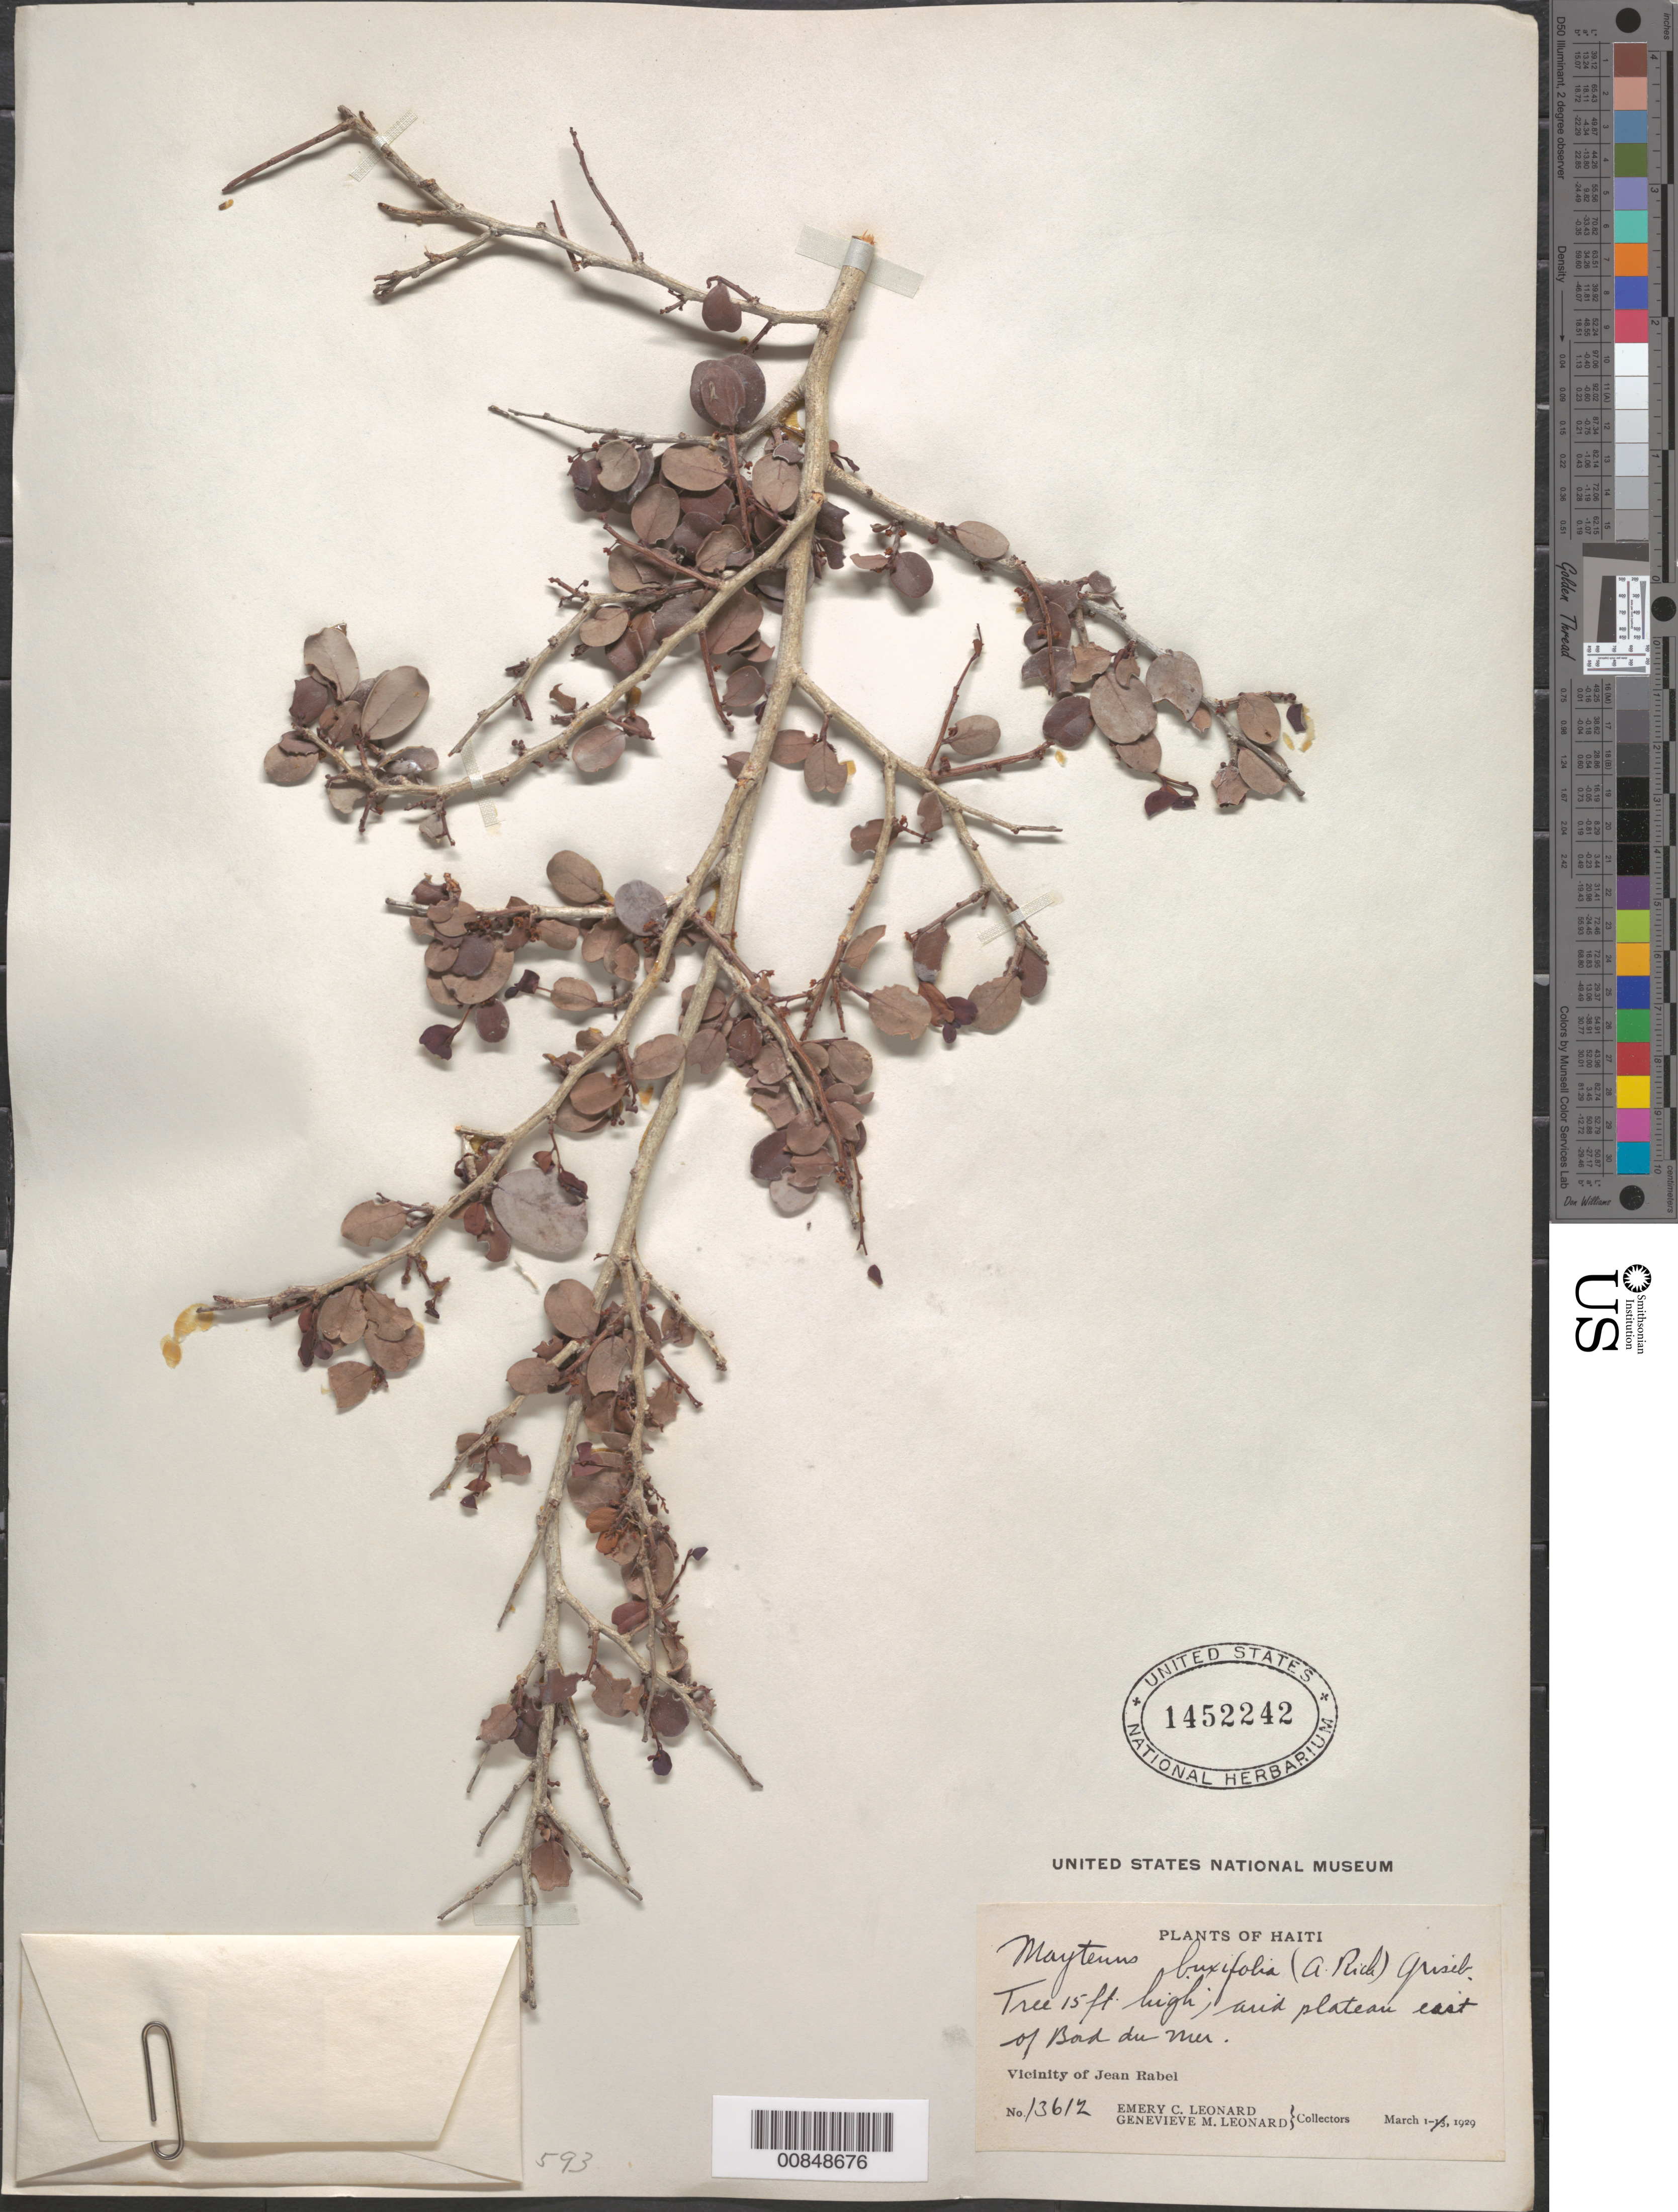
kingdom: Plantae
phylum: Tracheophyta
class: Magnoliopsida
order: Celastrales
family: Celastraceae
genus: Maytenus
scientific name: Maytenus buxifolia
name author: (A. Rich.) Griseb.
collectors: E. C. Leonard & G. M. Leonard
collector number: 13612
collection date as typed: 01 Mar 1929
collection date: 1929-03-01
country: Haiti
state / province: Nord-Ouest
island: Hispaniola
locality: Vicinity of Jean Rabel, E of Bord du Mer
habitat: Arid plateau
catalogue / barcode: US 1452242